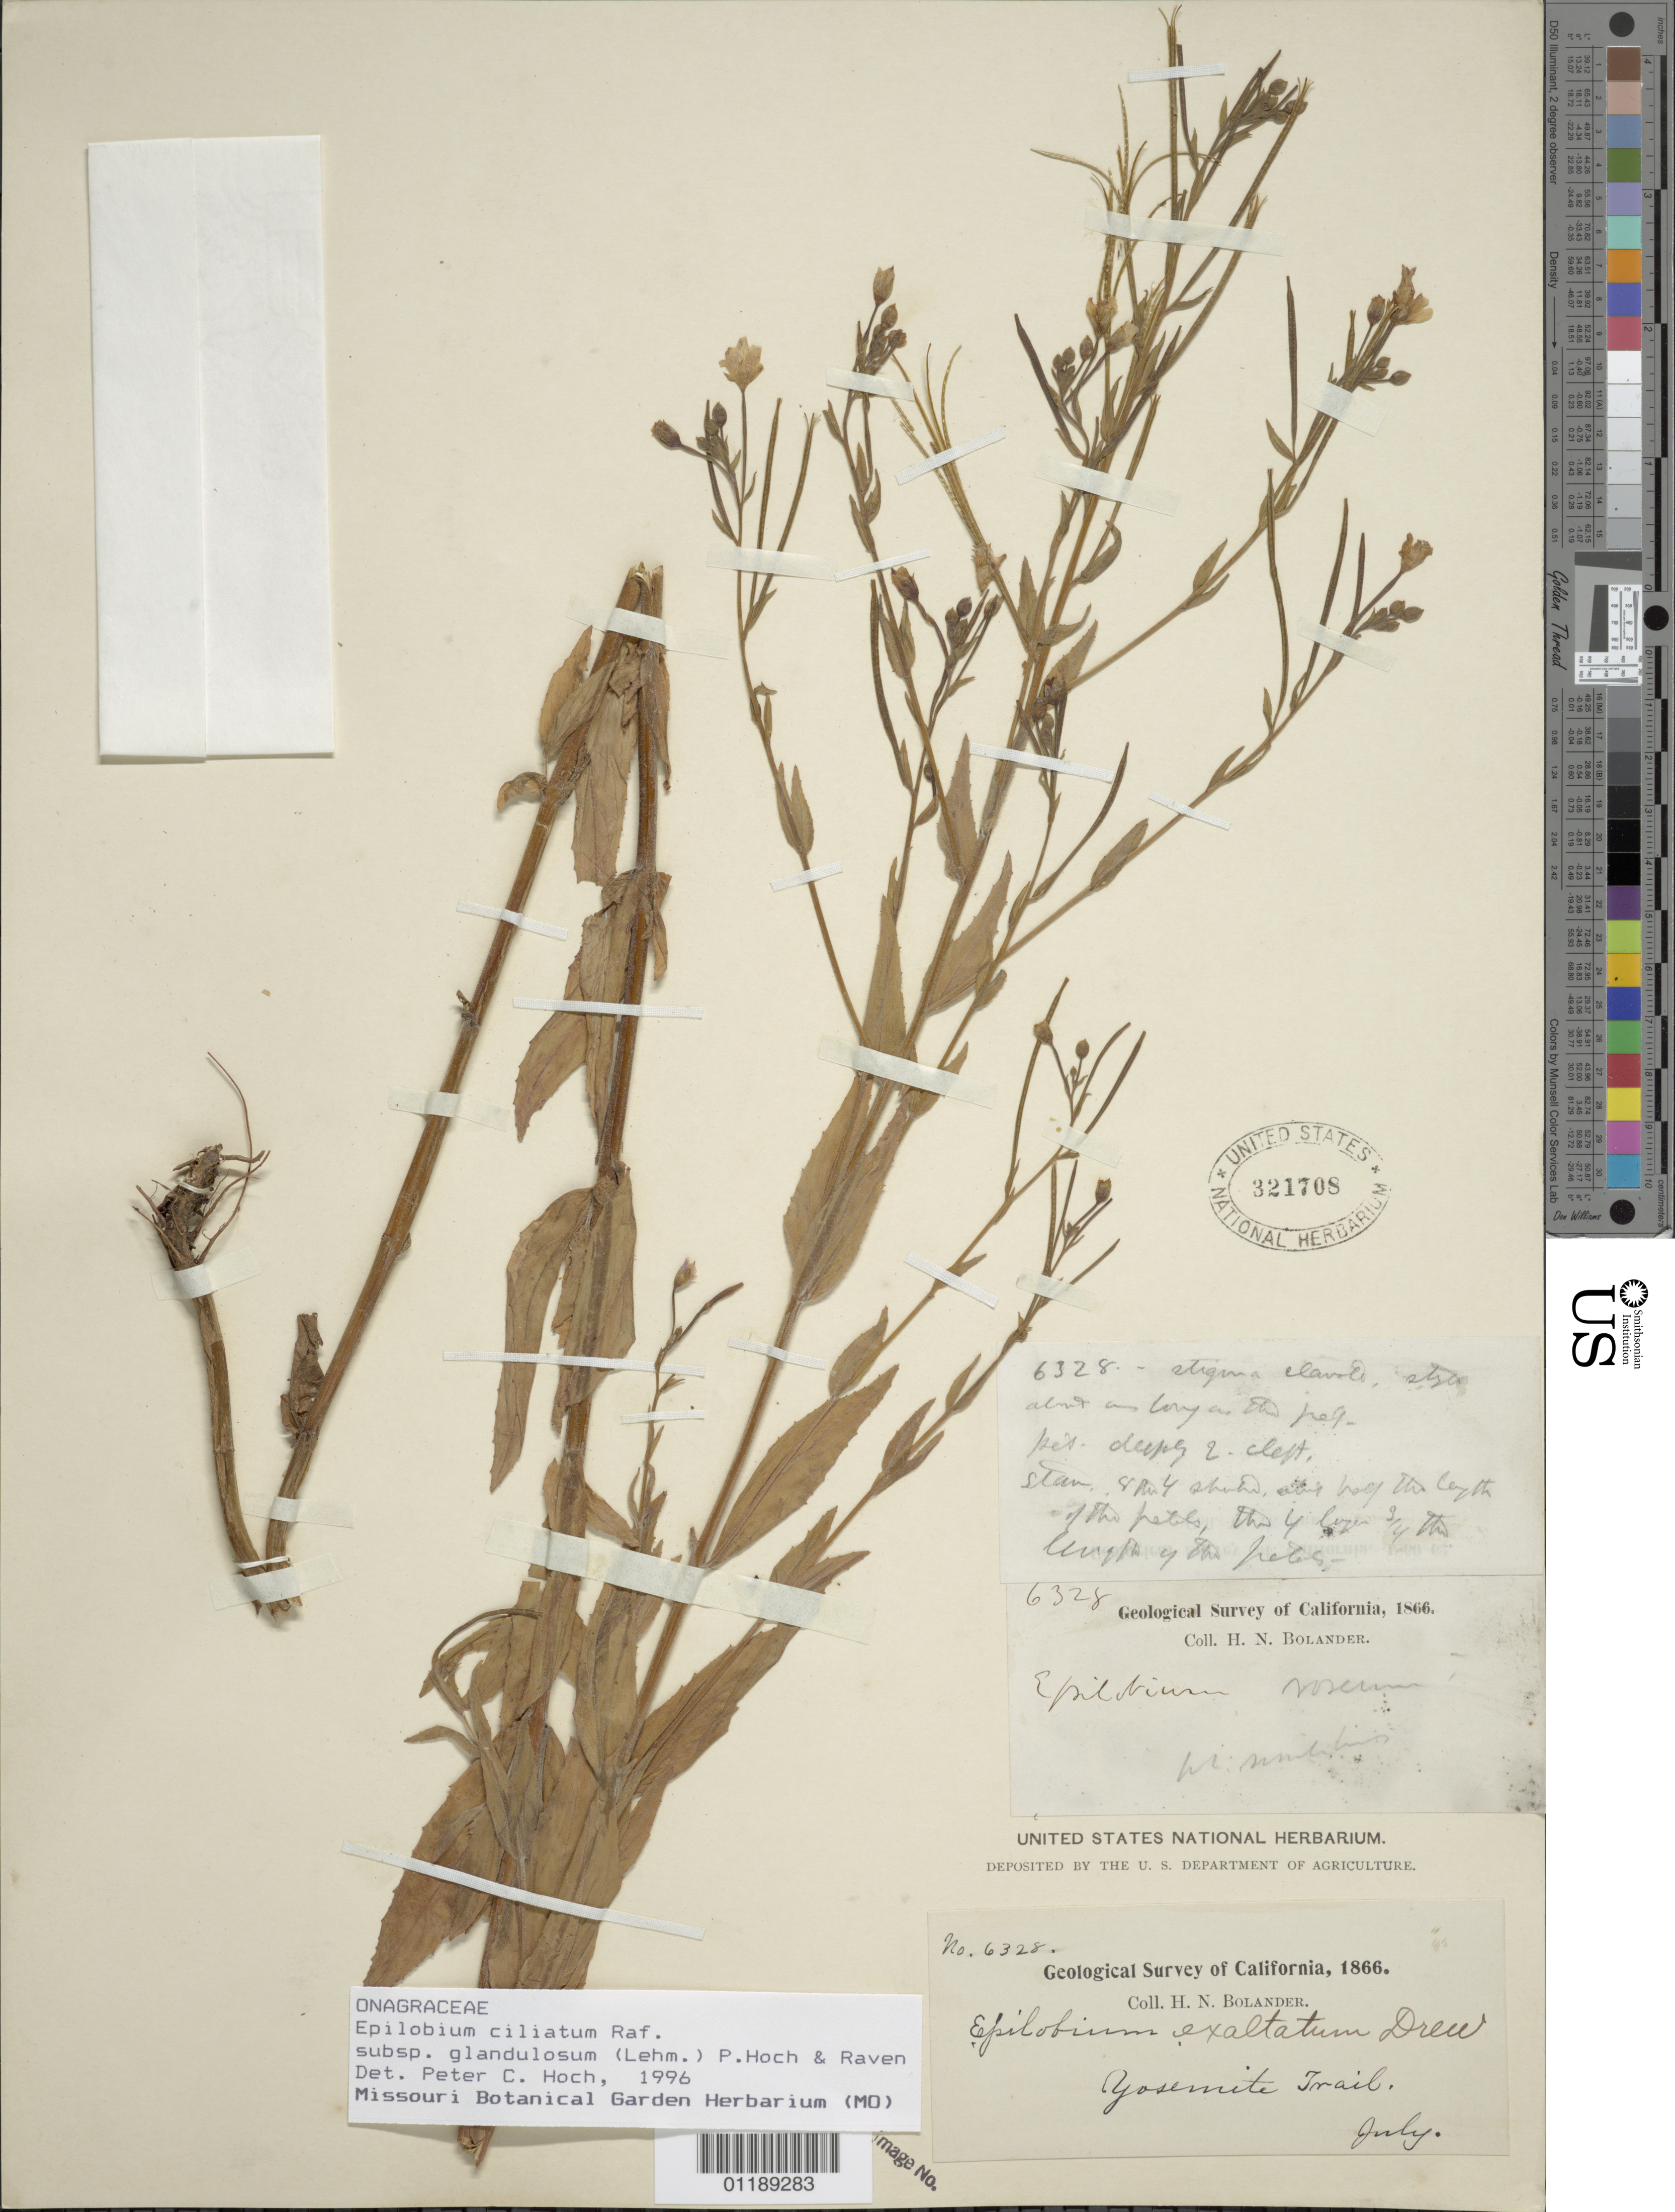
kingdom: Plantae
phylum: Tracheophyta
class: Magnoliopsida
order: Myrtales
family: Onagraceae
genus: Epilobium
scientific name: Epilobium ciliatum subsp. glandulosum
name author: (Lehm.) Hoch & P.H. Raven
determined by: Hoch, P. C.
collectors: H. Bolander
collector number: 6328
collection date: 1866-07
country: United States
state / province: California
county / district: Mariposa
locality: Yosemite trail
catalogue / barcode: US 321708